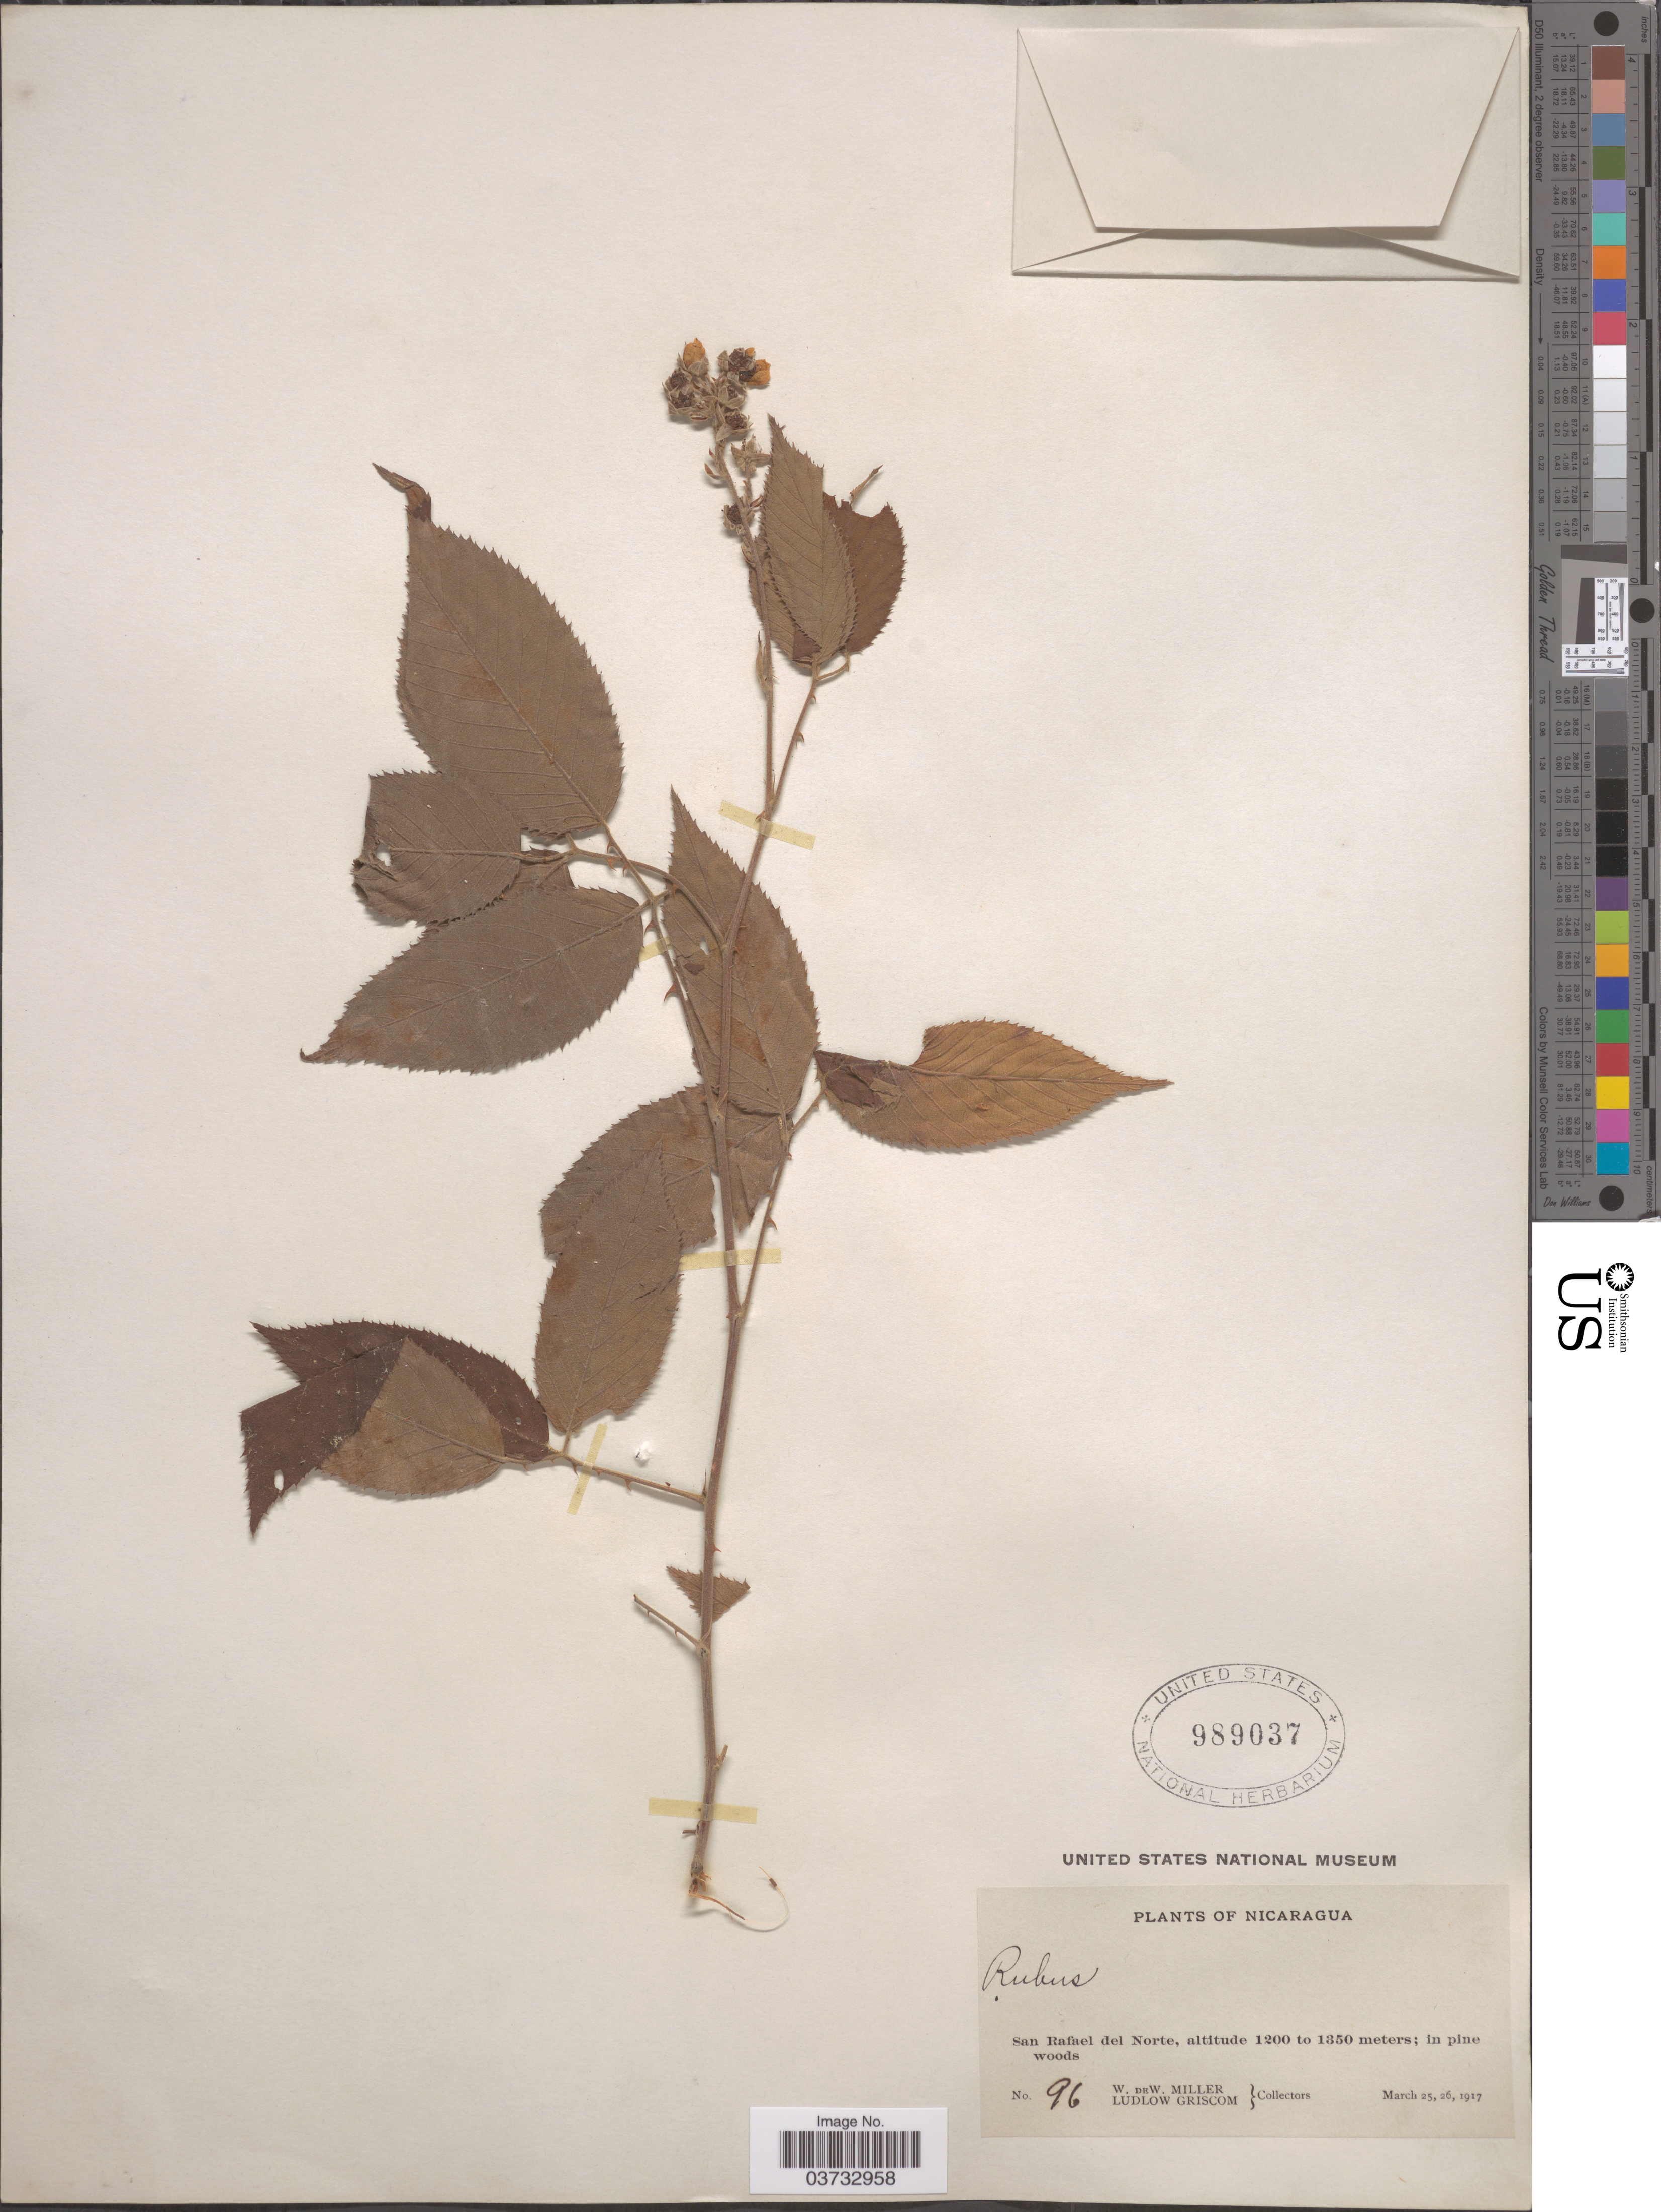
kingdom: Plantae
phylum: Tracheophyta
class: Magnoliopsida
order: Rosales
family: Rosaceae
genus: Rubus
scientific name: Rubus miser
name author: Liebm.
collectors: W. D. Miller & L. Griscom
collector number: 96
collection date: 1917-03-25/1917-03-26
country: Nicaragua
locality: San Rafael del Norte.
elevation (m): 1200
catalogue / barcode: US 989037